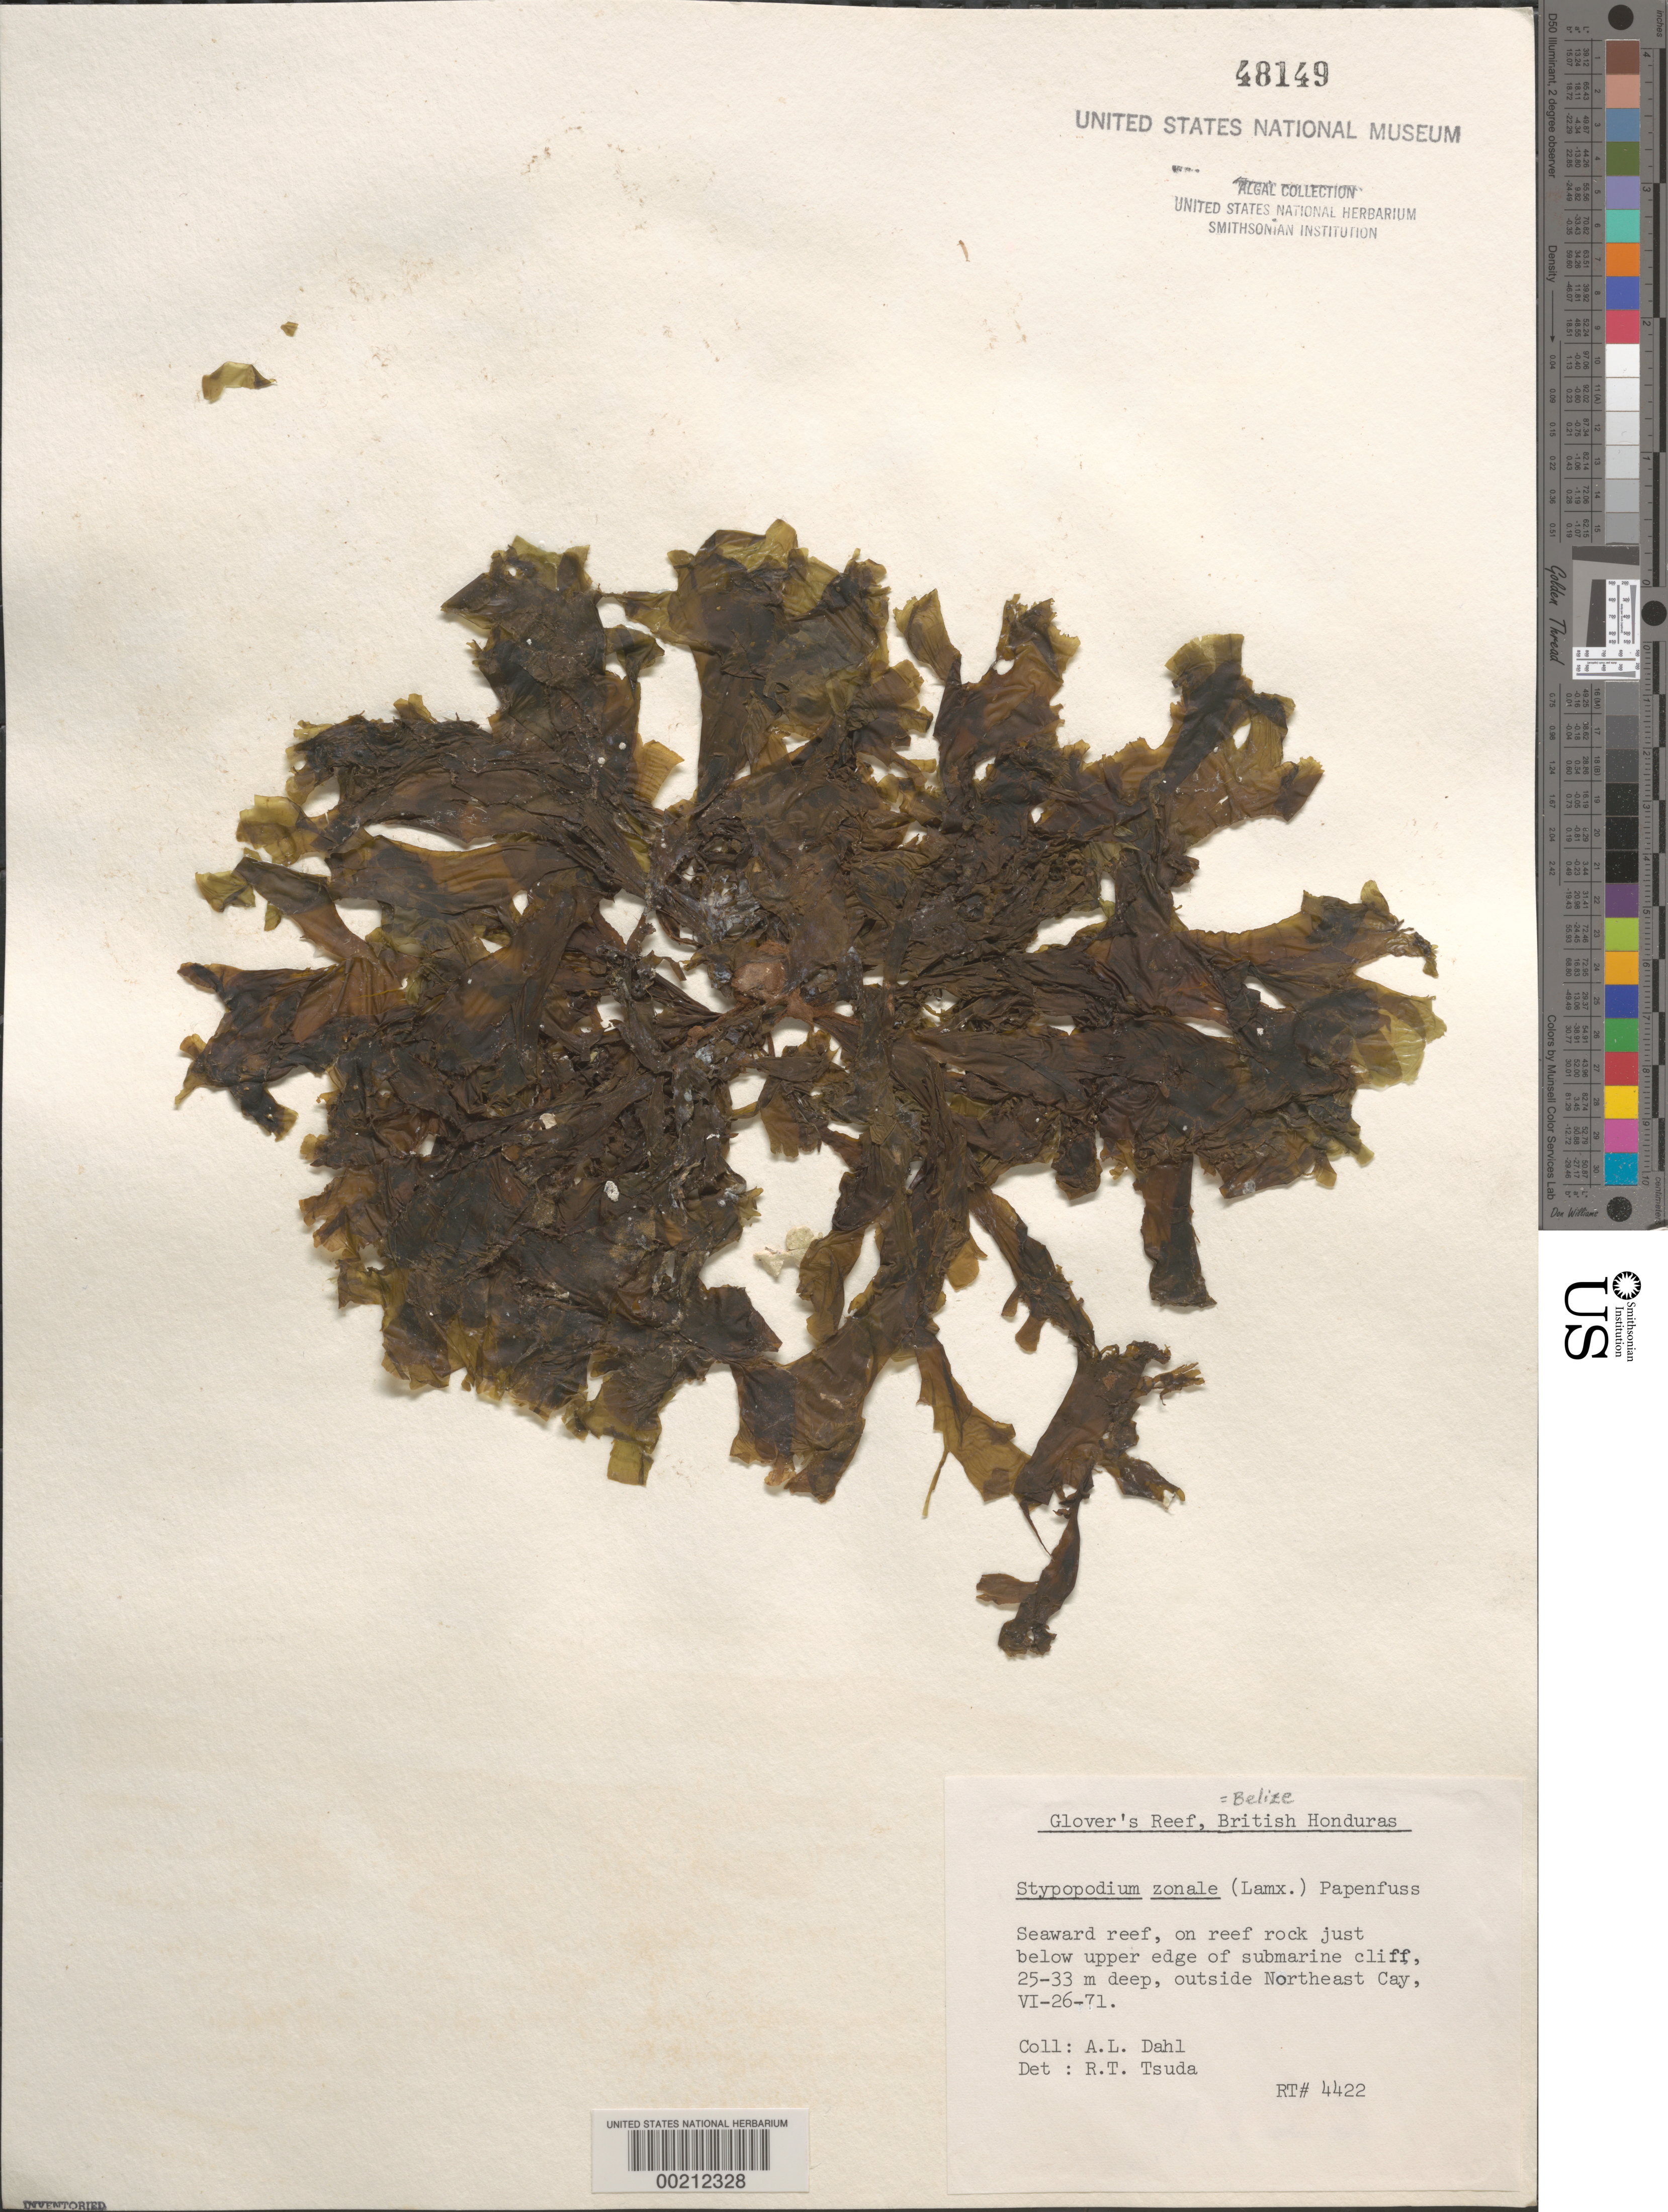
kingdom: Chromista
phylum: Ochrophyta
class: Phaeophyceae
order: Dictyotales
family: Dictyotaceae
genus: Stypopodium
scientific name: Stypopodium zonale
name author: (J.V.Lamouroux) Papenf.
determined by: Tsuda, R. T.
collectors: A. Dahl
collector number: Rt 4422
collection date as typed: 26 Jun 1971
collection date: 1971-06-26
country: Belize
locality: Glover's Reef off Northeast Cay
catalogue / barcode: US 48149